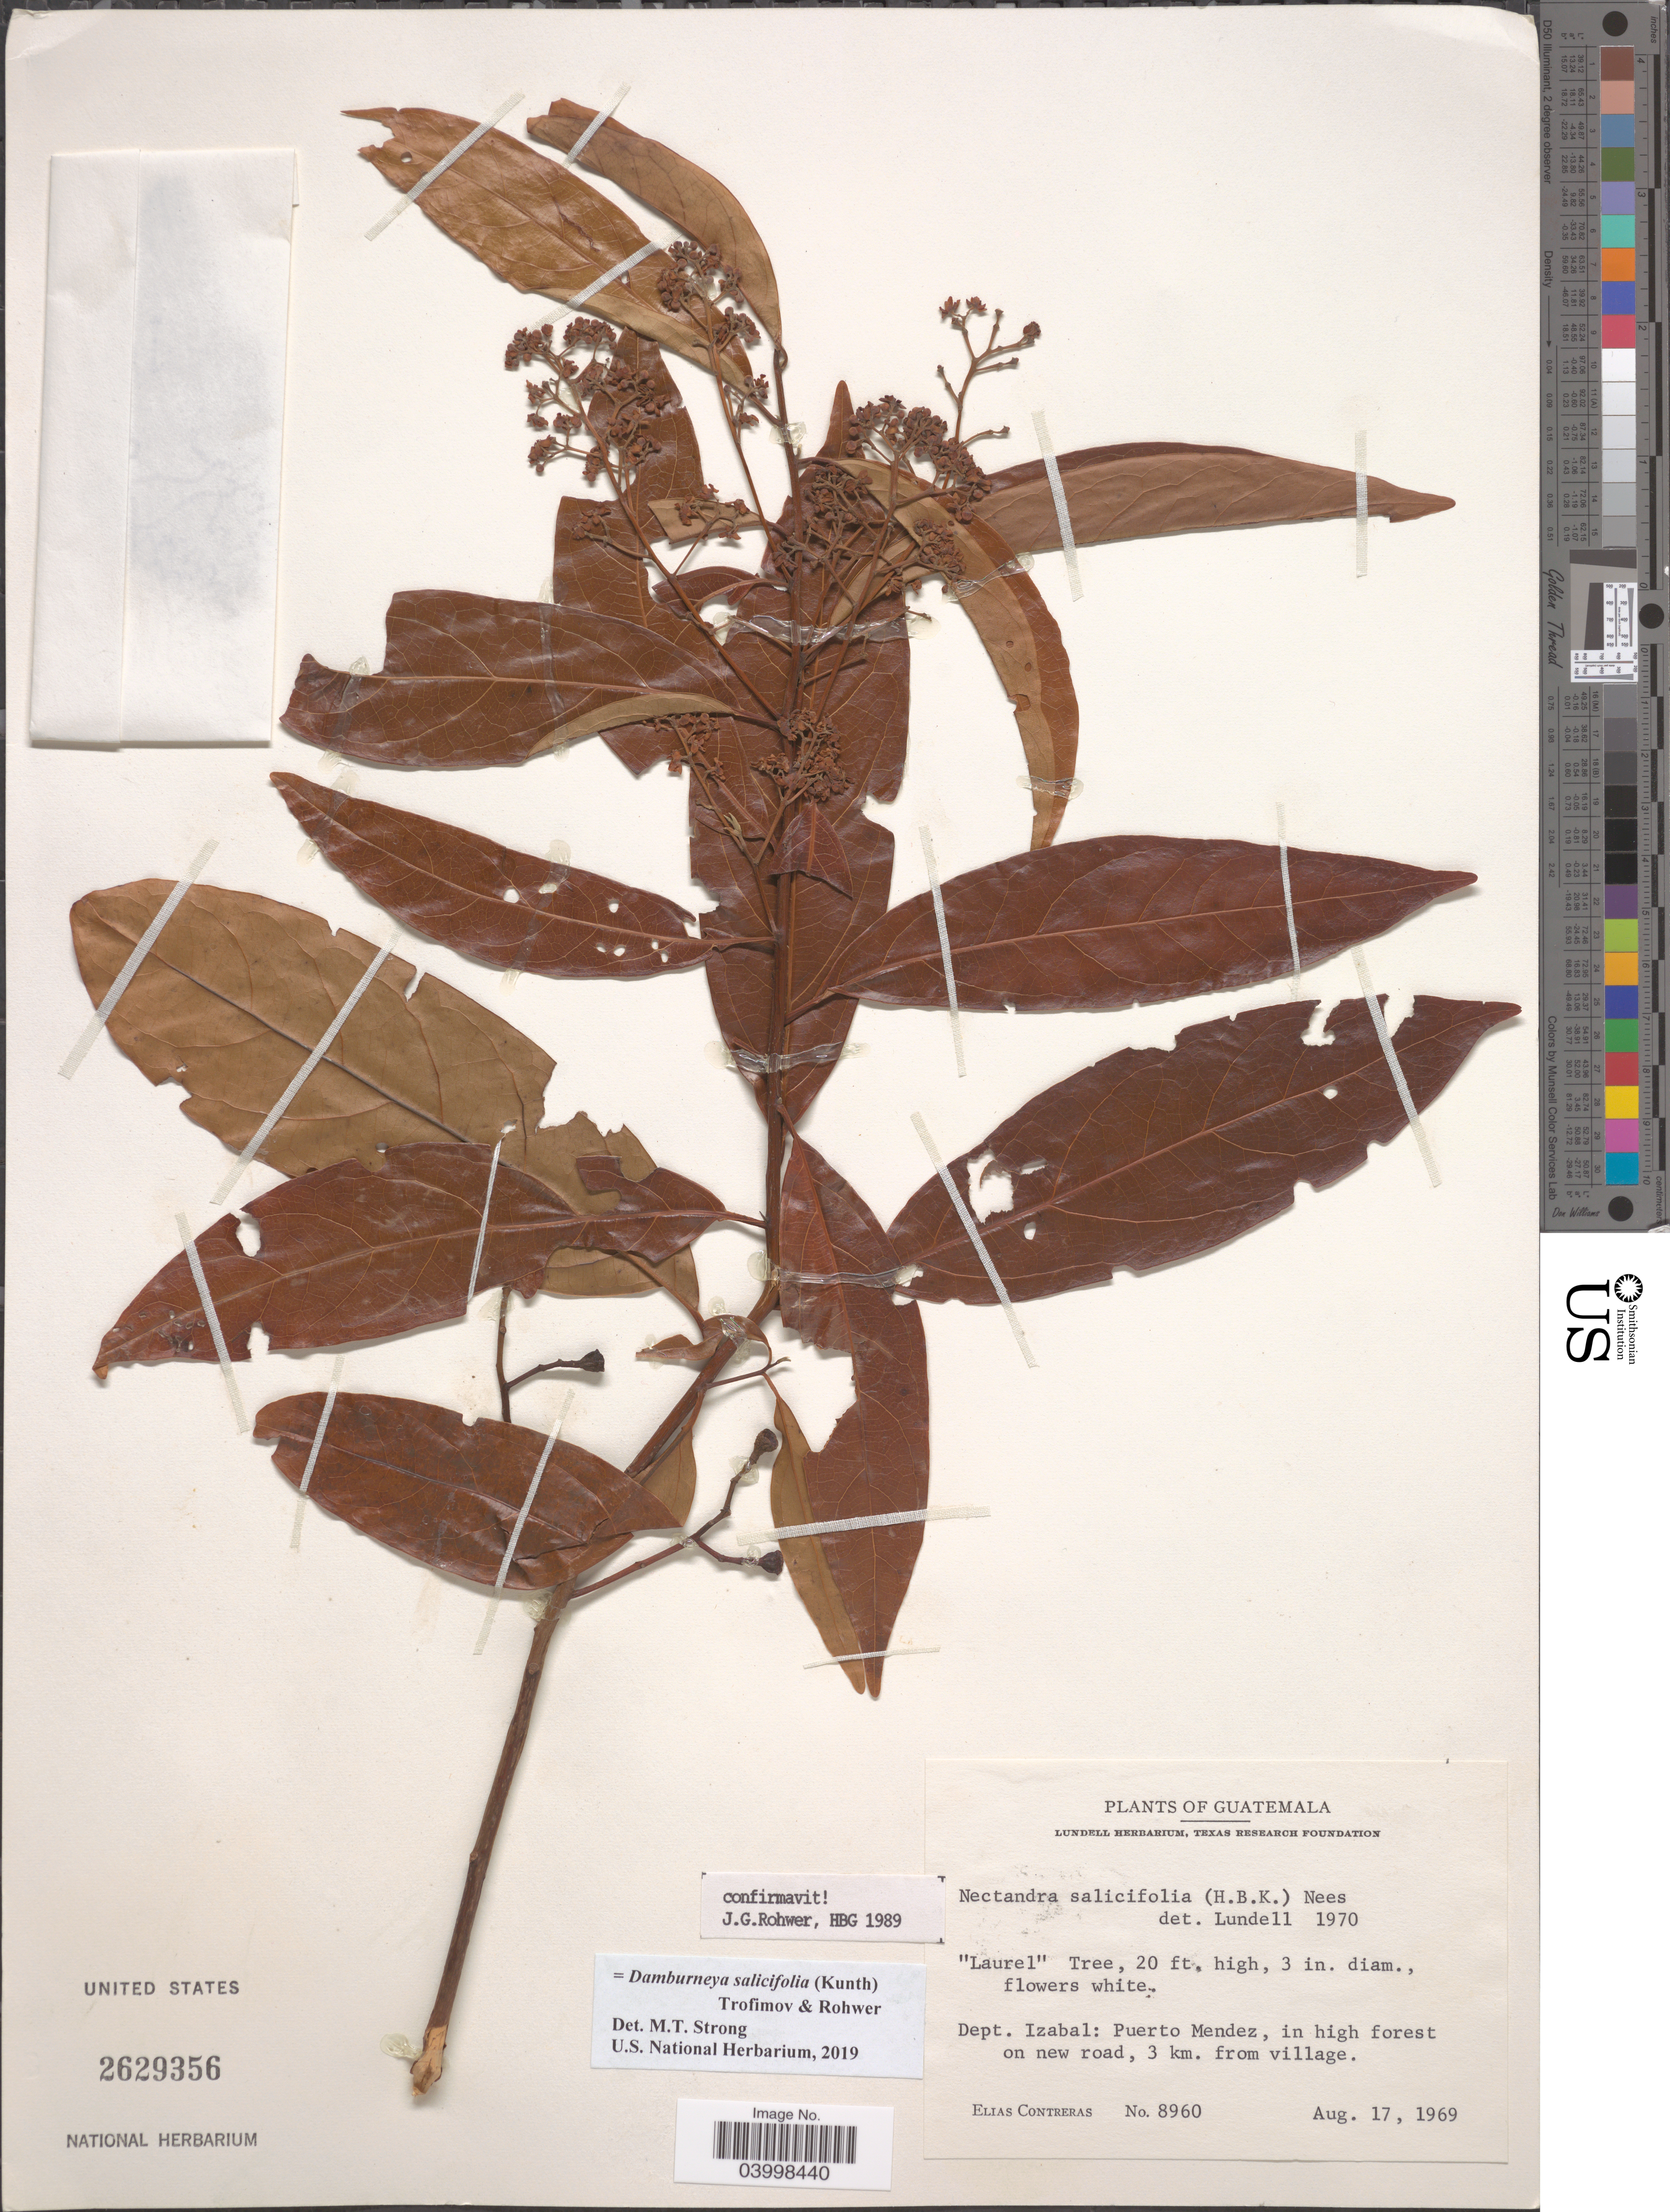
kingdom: Plantae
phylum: Tracheophyta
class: Magnoliopsida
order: Laurales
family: Lauraceae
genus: Damburneya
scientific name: Damburneya salicifolia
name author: (Kunth) Trofimov & Rohwer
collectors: E. Contreras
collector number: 8960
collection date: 1969-08-17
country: Guatemala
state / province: Izabal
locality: Dept. Izabal: Puerto Mendez., in high forest on new road, 3 km. from village.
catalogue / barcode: US 2629356